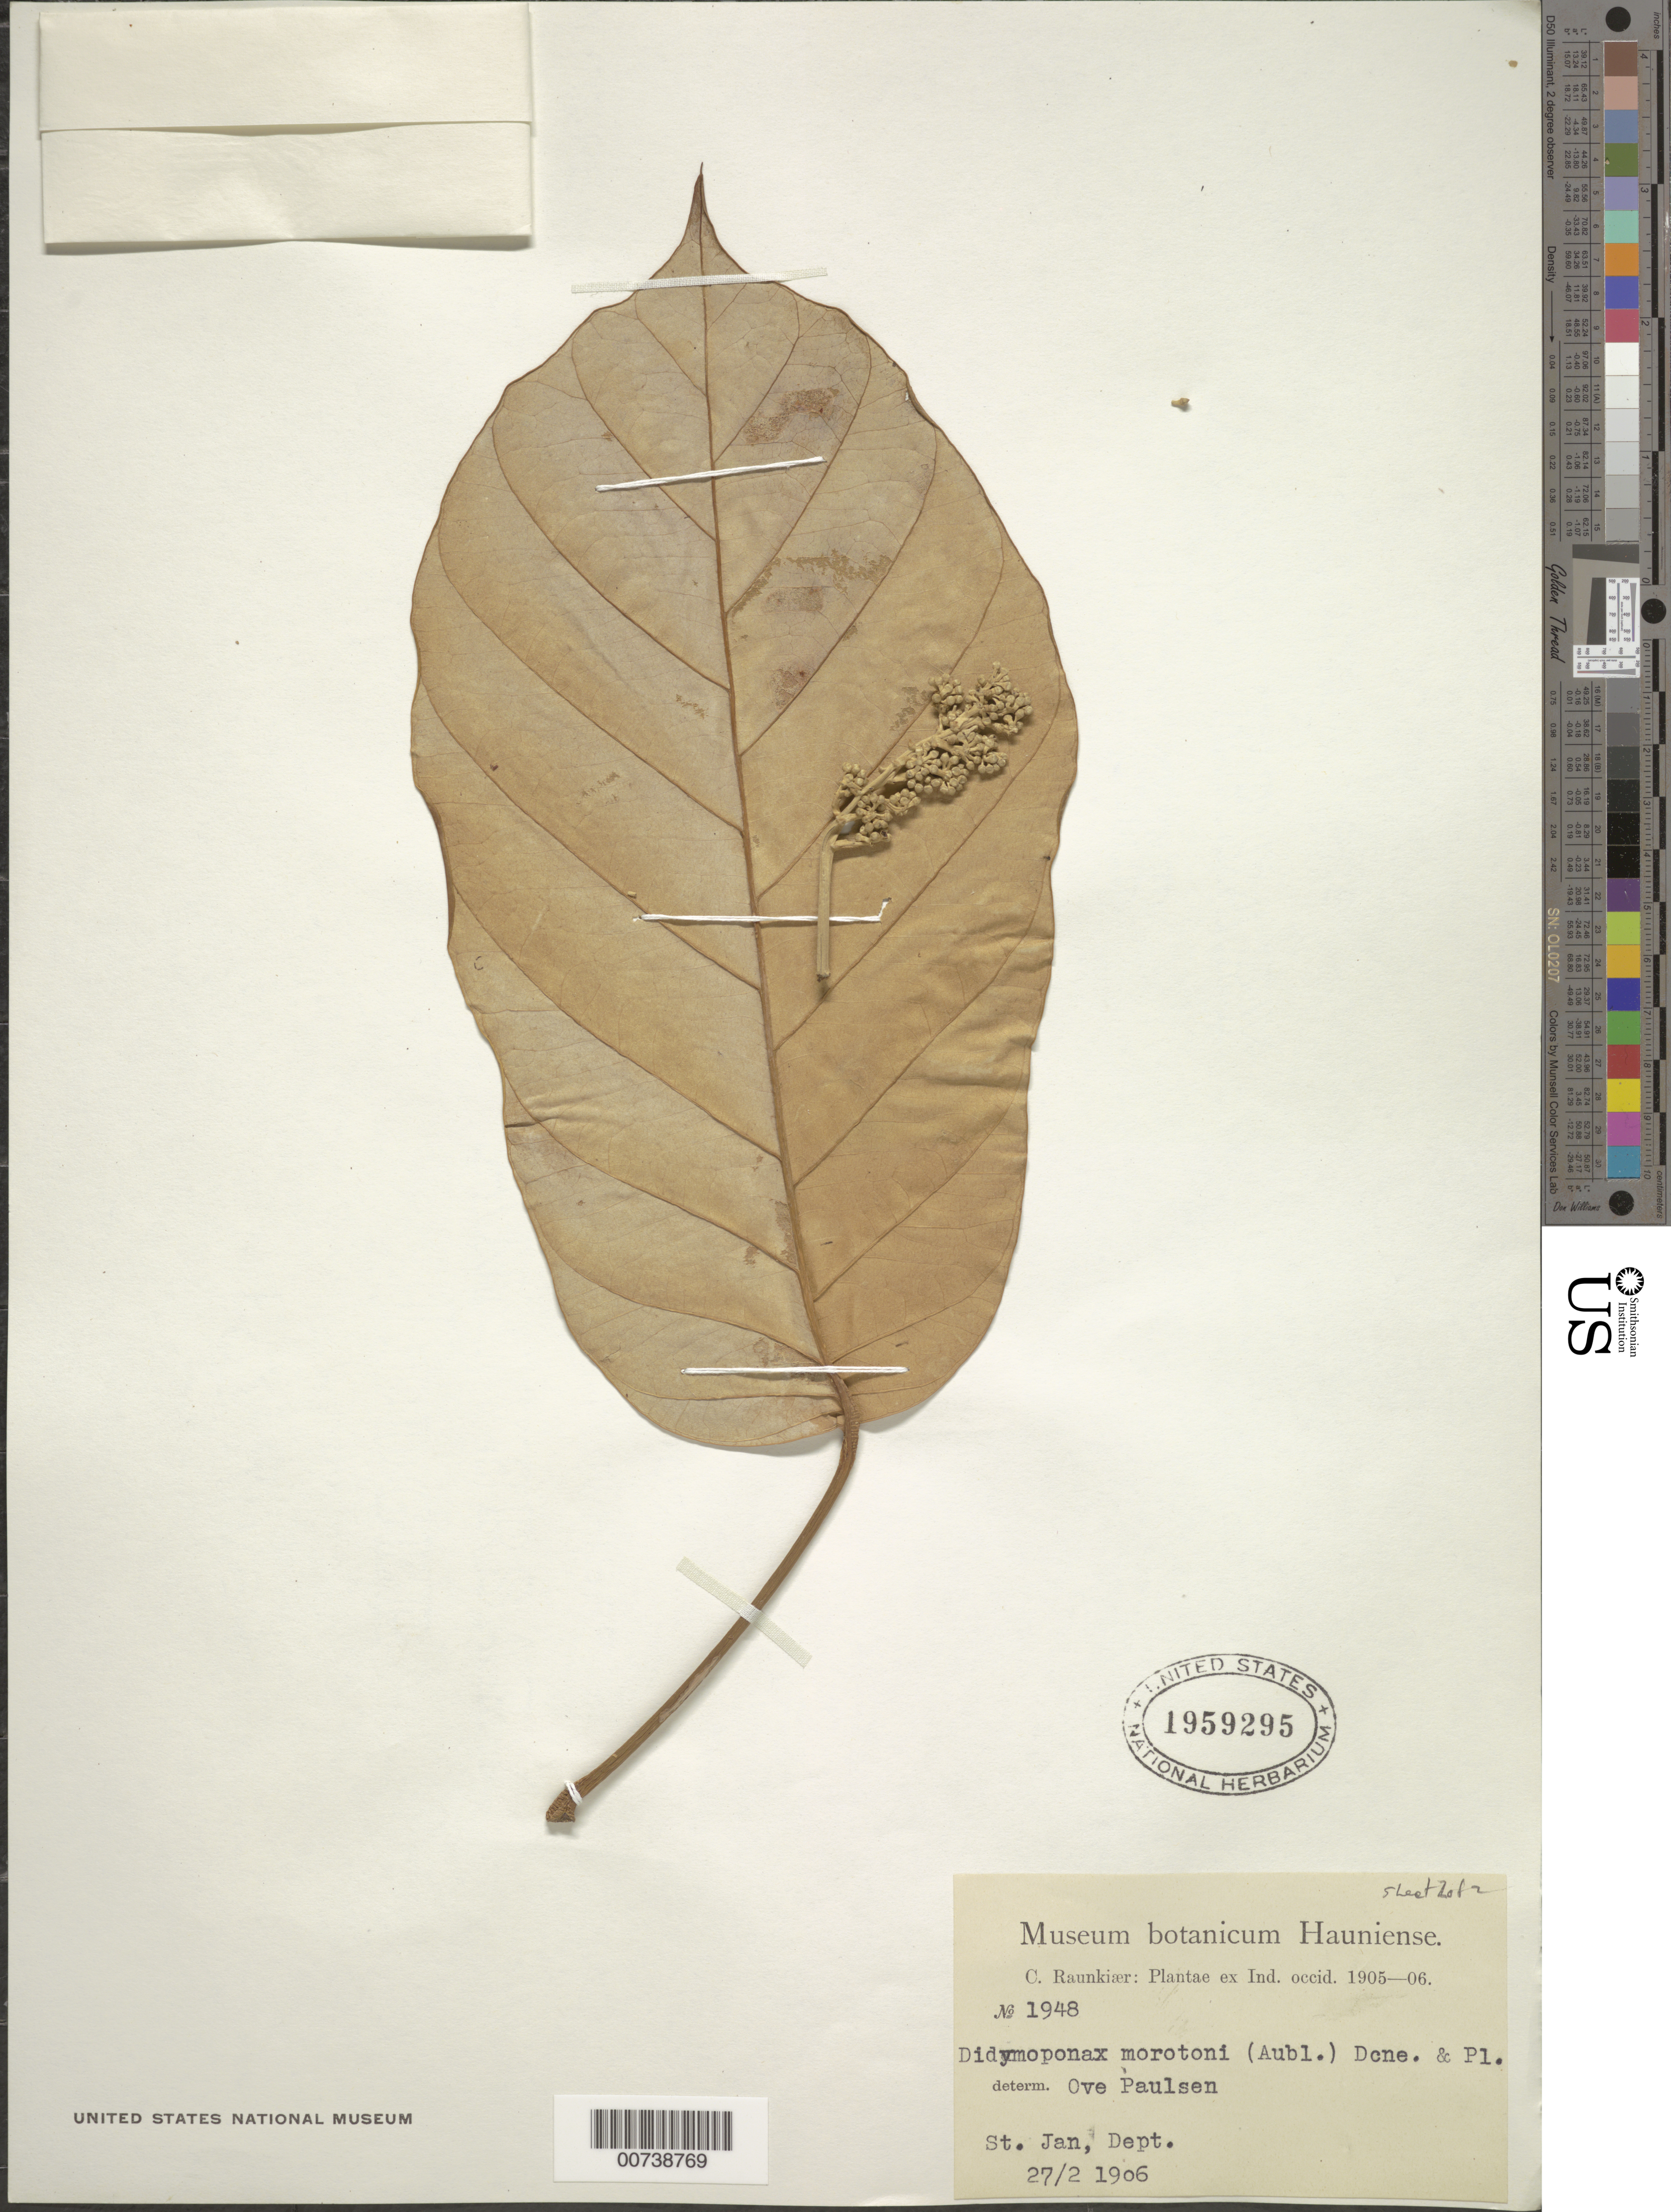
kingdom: Plantae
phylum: Tracheophyta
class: Magnoliopsida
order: Apiales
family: Araliaceae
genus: Schefflera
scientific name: Schefflera morototoni (Aubl.) Maguire, Steyerm. & Frodin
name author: (Aubl.) Maguire et al.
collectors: C. Raunkiær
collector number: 1948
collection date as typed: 27 Feb 1906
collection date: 1906-02-27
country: U.S. Virgin Islands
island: St. John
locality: Dept.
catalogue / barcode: US 1959295